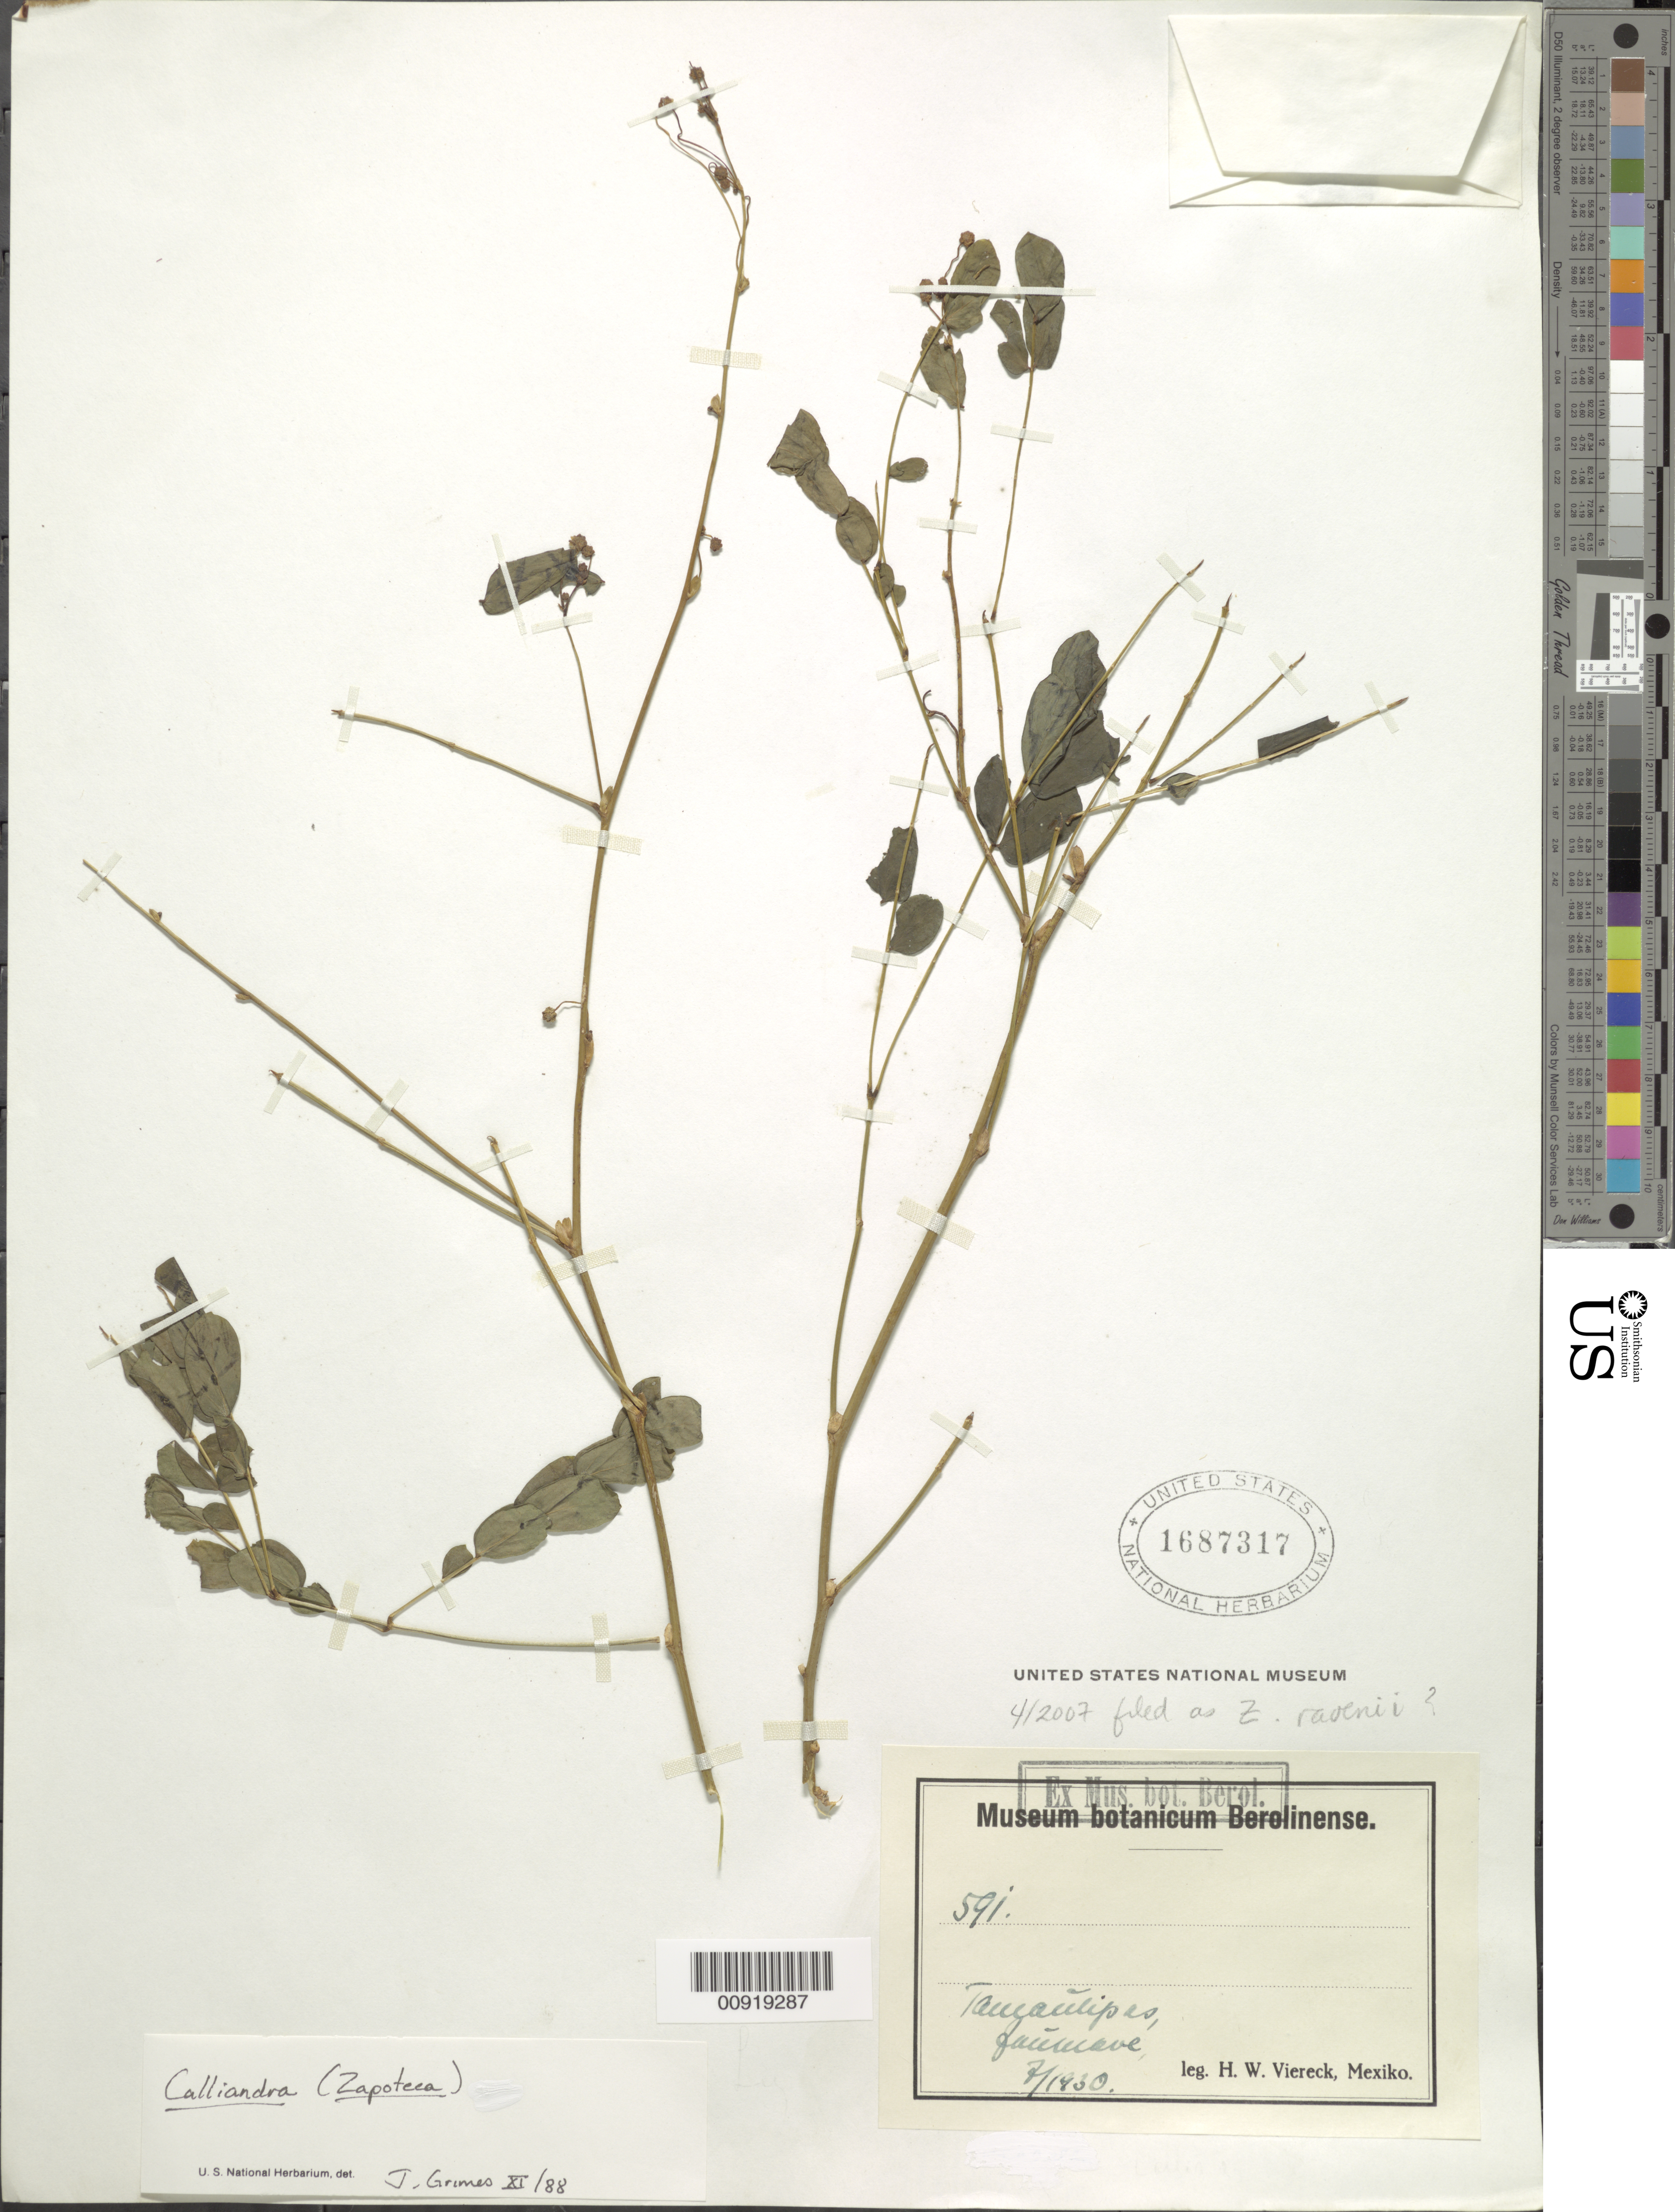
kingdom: Plantae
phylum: Tracheophyta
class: Magnoliopsida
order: Fabales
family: Fabaceae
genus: Zapoteca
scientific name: Zapoteca ravenii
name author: H.M. Hern.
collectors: H. W. Viereck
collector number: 591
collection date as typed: Jul 1930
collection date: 1930-07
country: Mexico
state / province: Tamaulipas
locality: Jaumave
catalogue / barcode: US 1687317